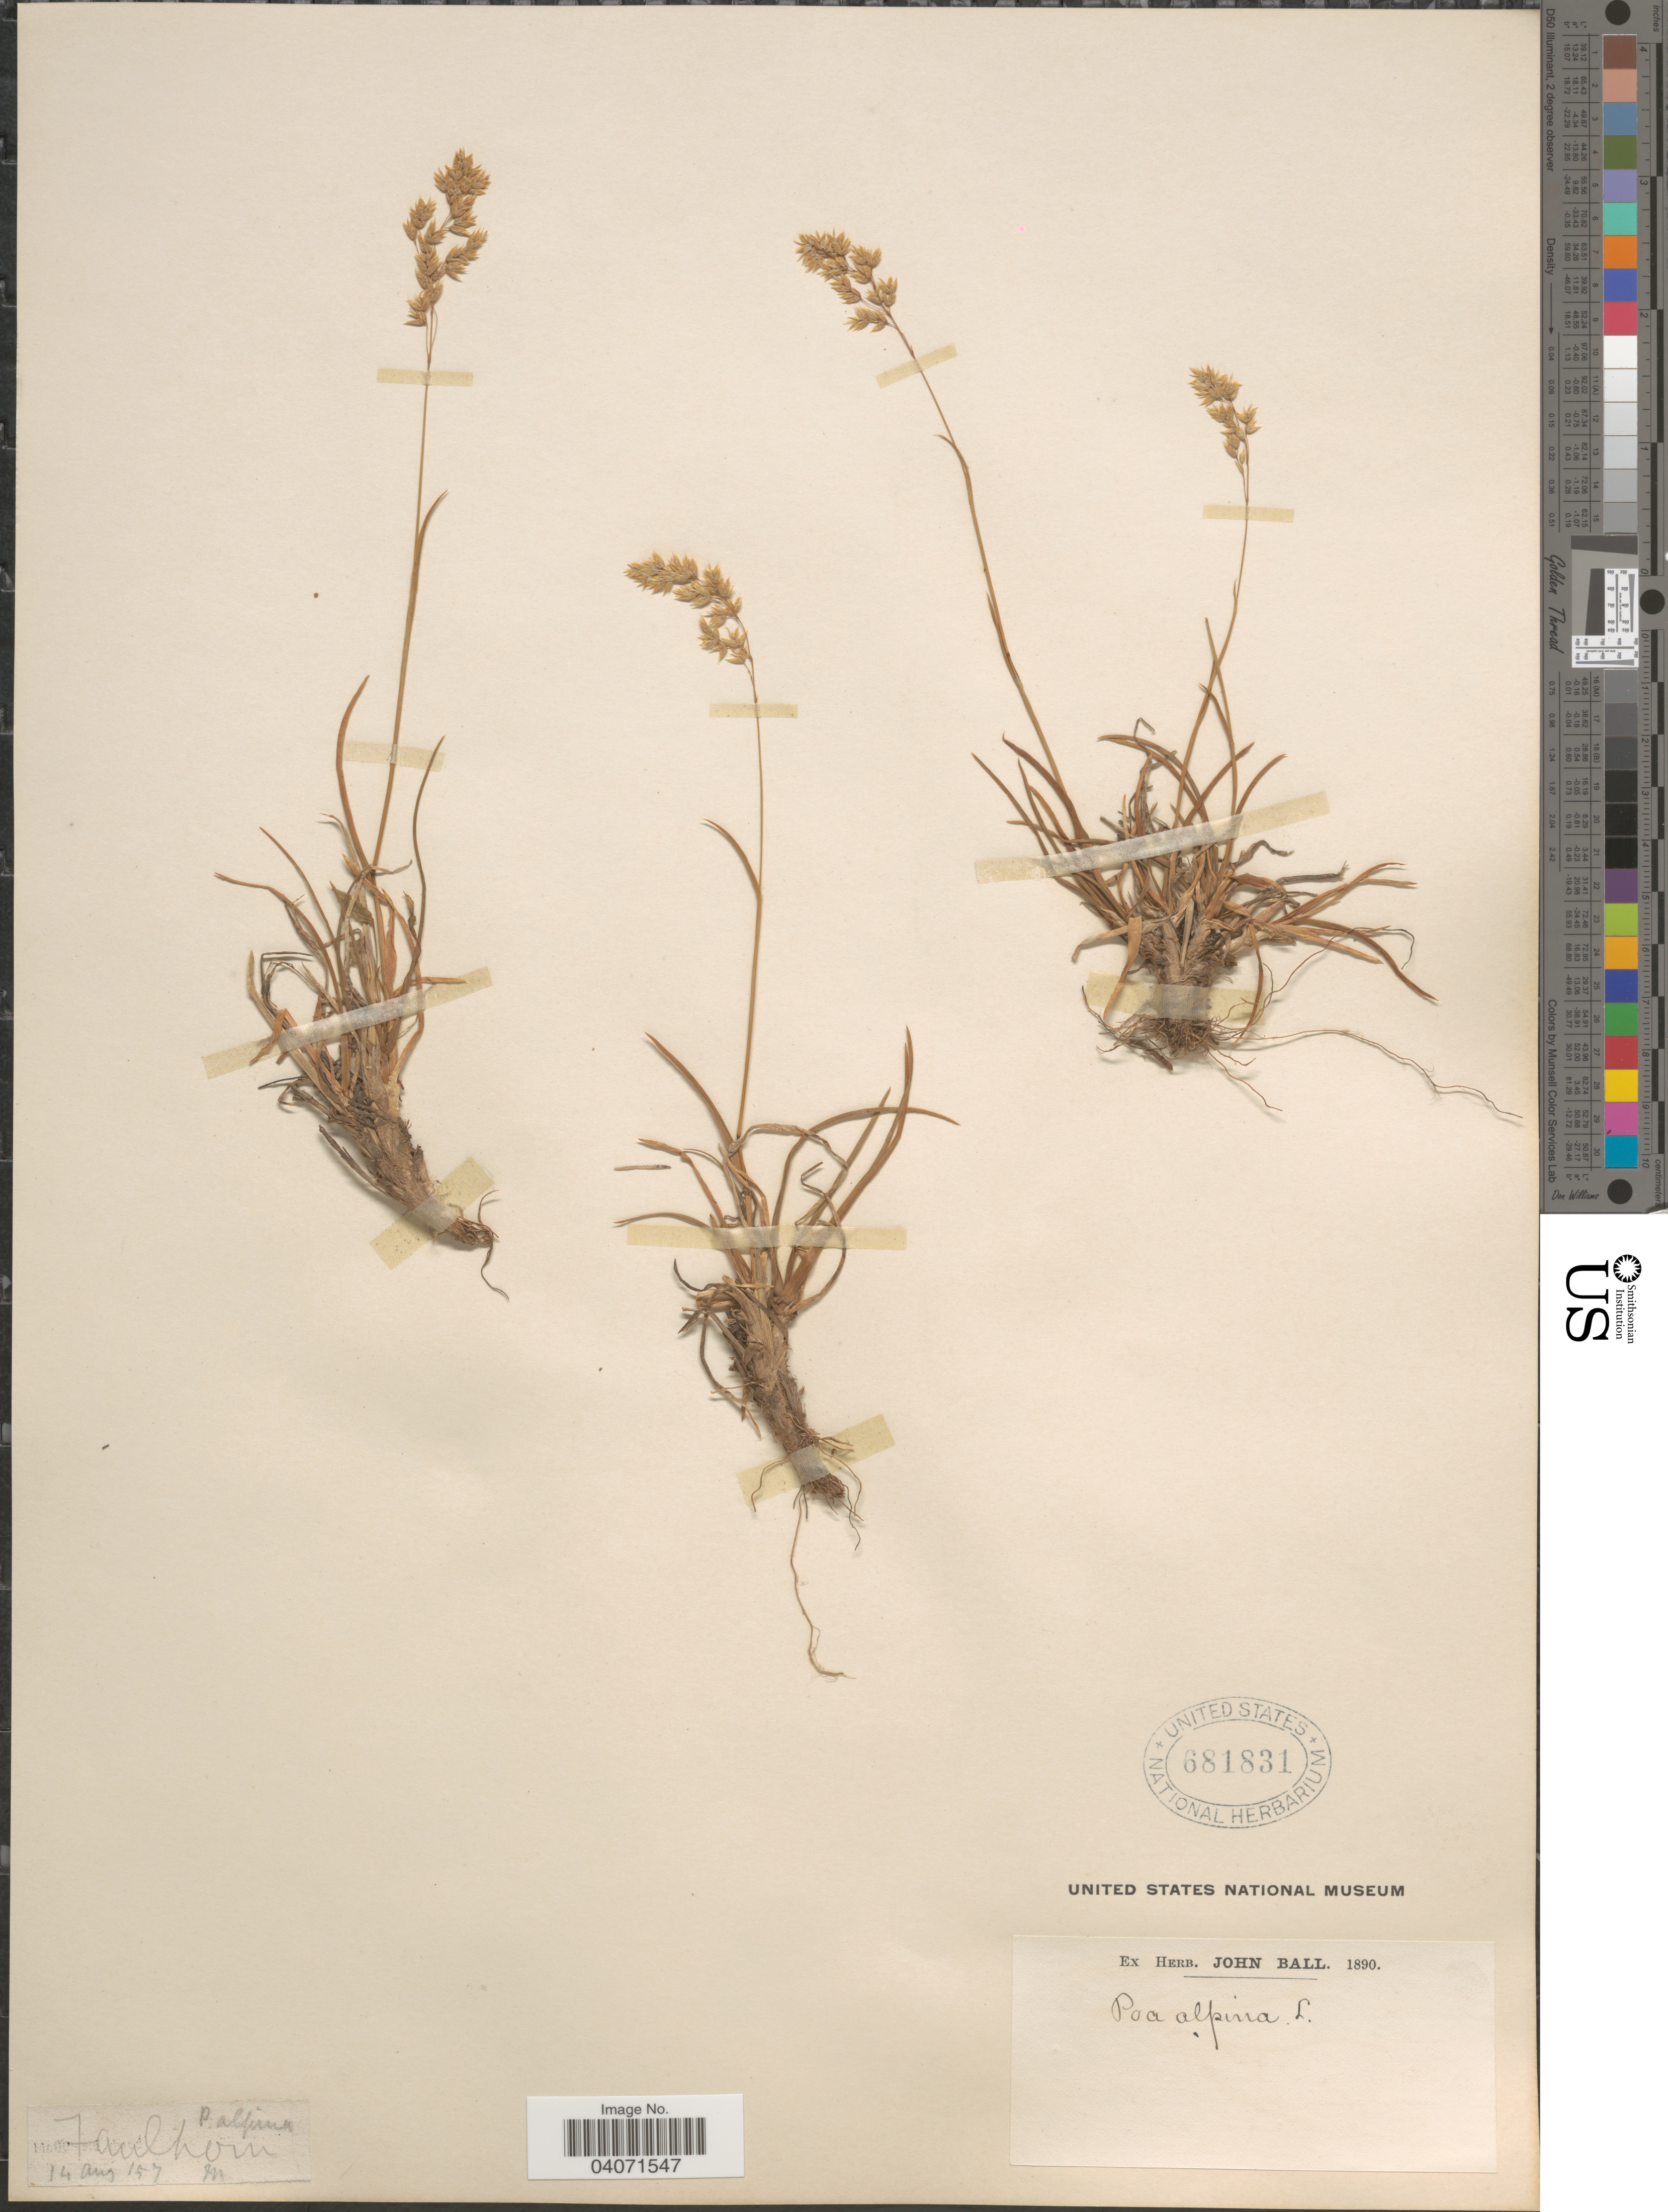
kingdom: Plantae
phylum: Tracheophyta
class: Liliopsida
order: Poales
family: Poaceae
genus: Poa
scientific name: Poa alpina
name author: L.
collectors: J. Ball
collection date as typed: Transcribed d/m/y: 14/8/57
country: Switzerland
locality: Faulhorn.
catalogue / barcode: US 681831